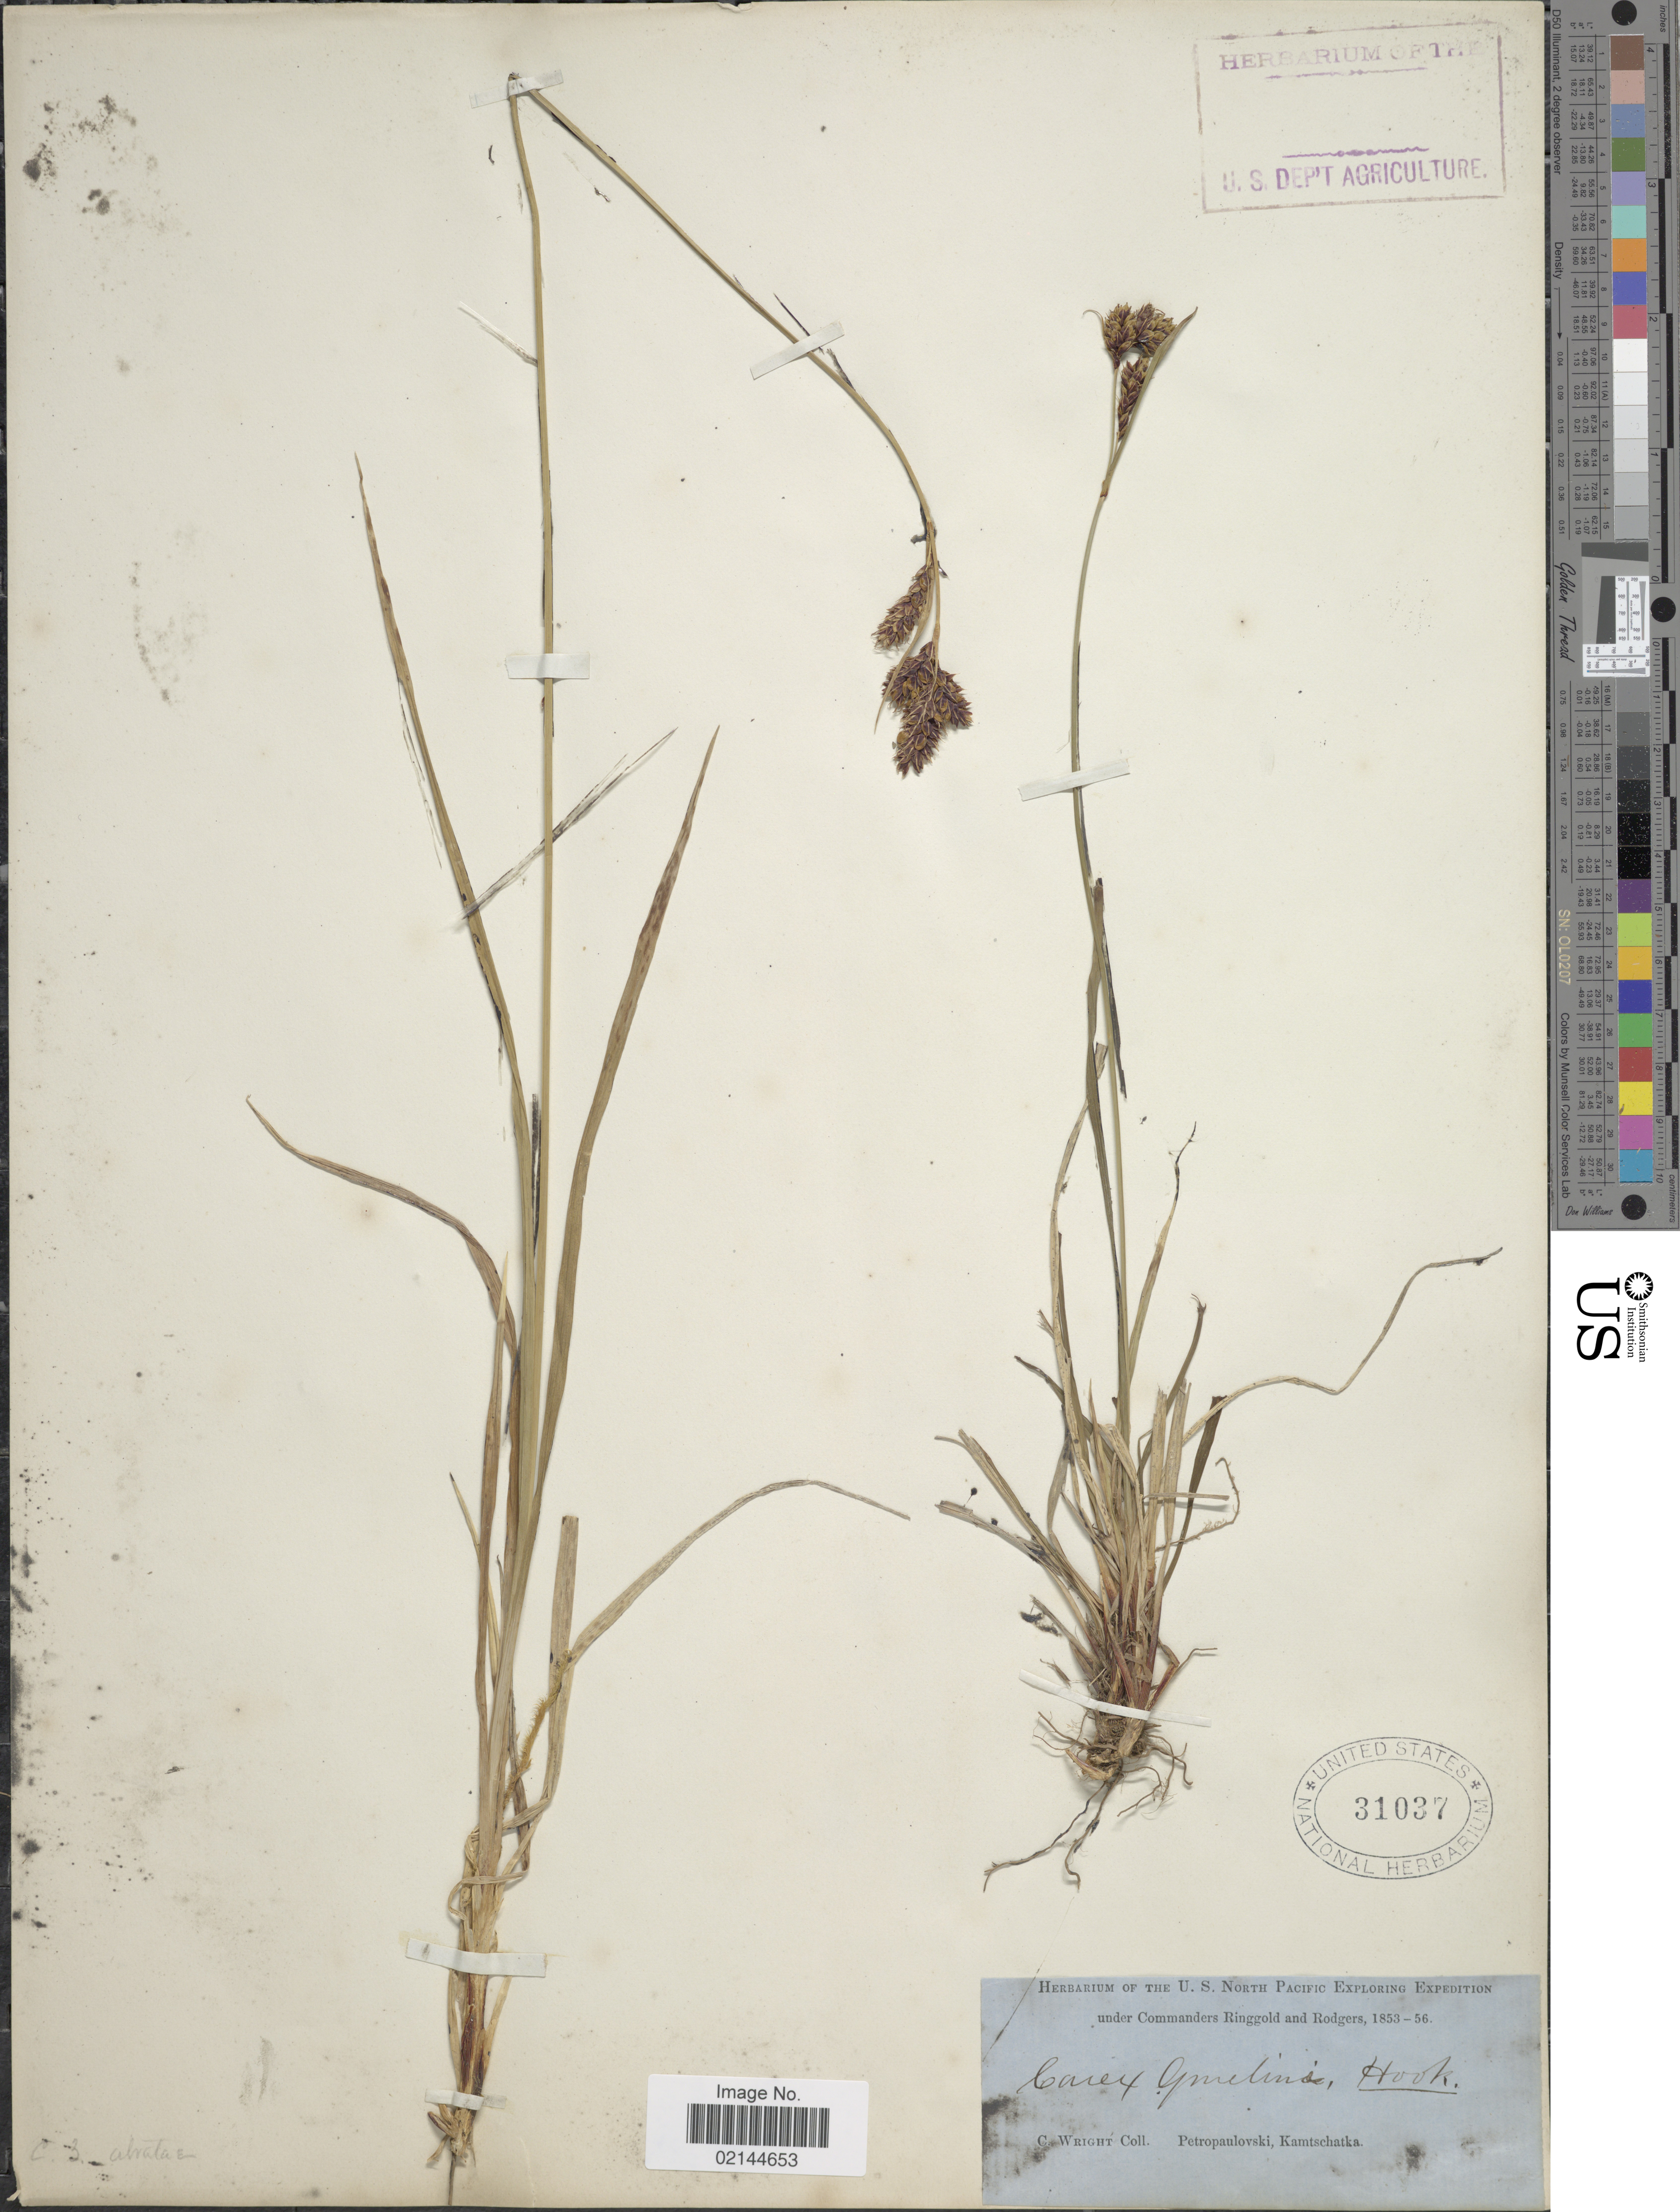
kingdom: Plantae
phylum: Tracheophyta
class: Liliopsida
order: Poales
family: Cyperaceae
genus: Carex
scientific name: Carex gmelinii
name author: Hook. & Arn.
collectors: C. Wright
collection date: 1853/1856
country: Russian Federation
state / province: Kamchatka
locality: Petropaulovski, Kamtschatka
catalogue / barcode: US 31037